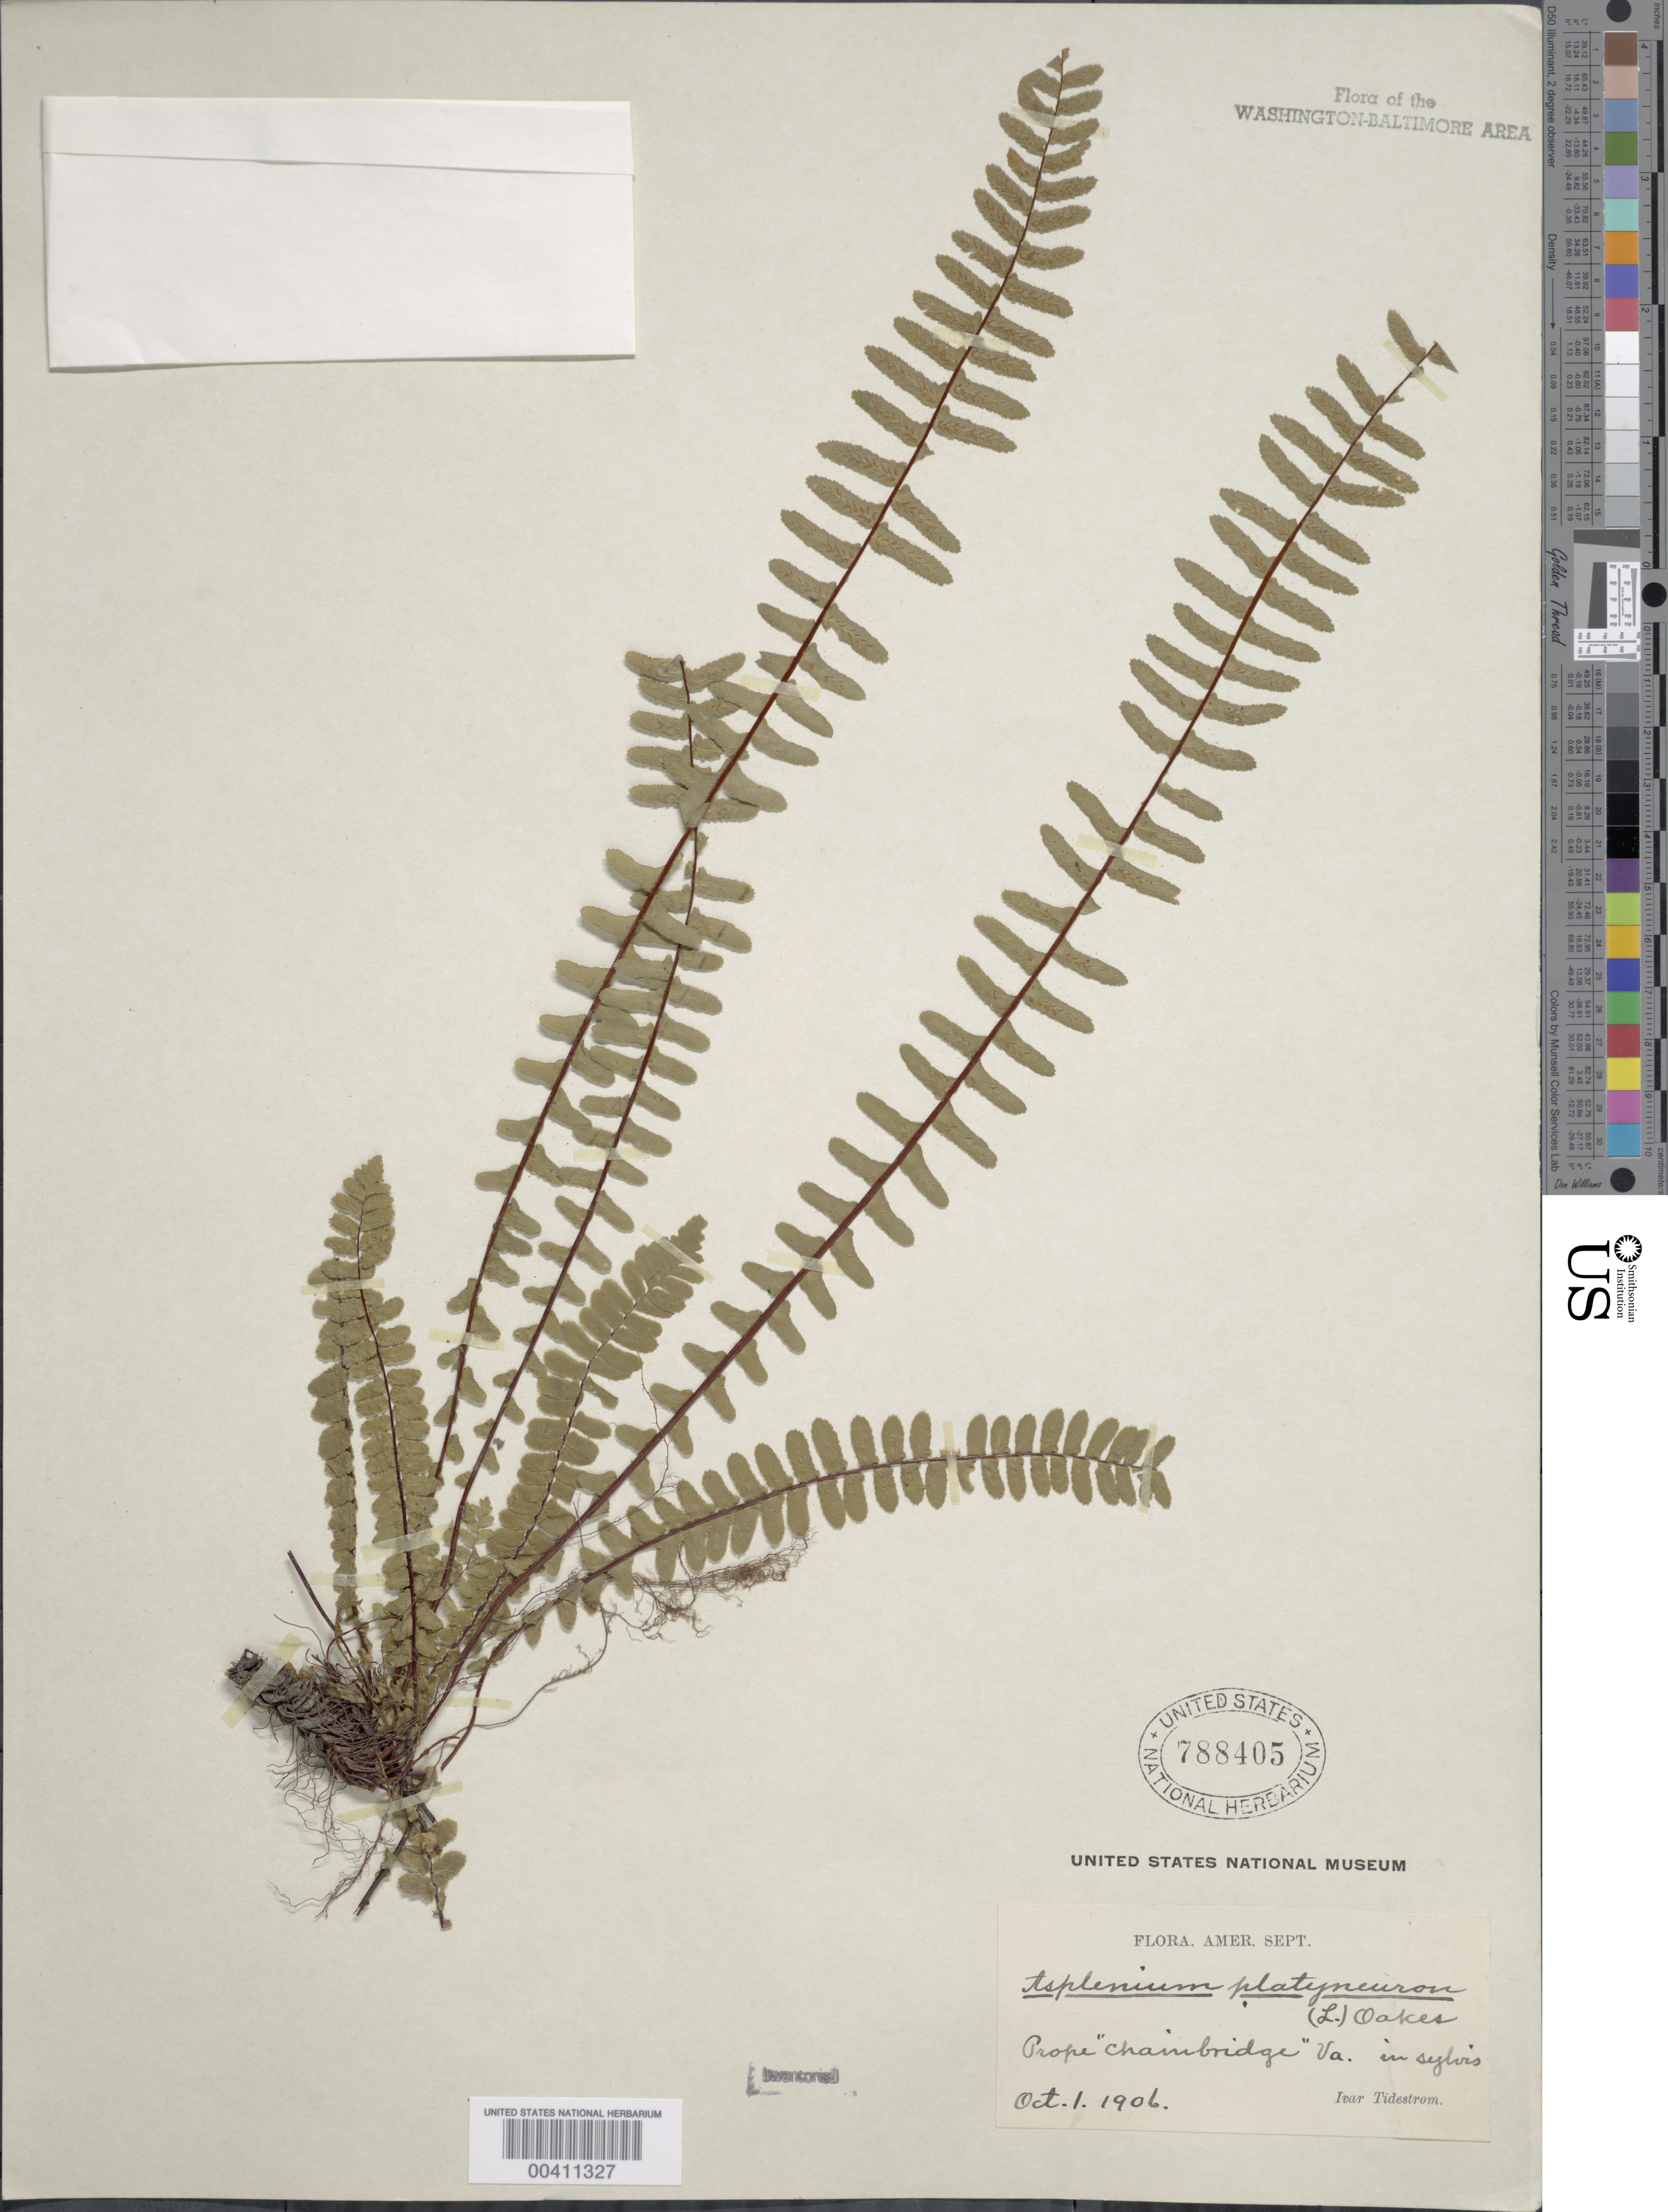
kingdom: Plantae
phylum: Tracheophyta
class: Polypodiopsida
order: Polypodiales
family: Aspleniaceae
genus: Asplenium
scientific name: Asplenium platyneuron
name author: (L.) Britton, Stearns & Poggenb.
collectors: I. F. Tidestrom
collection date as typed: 01 Oct 1906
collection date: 1906-10-01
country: United States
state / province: Virginia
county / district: Fairfax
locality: Chain Bridge vicinity C. & O. Canal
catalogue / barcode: US 788405